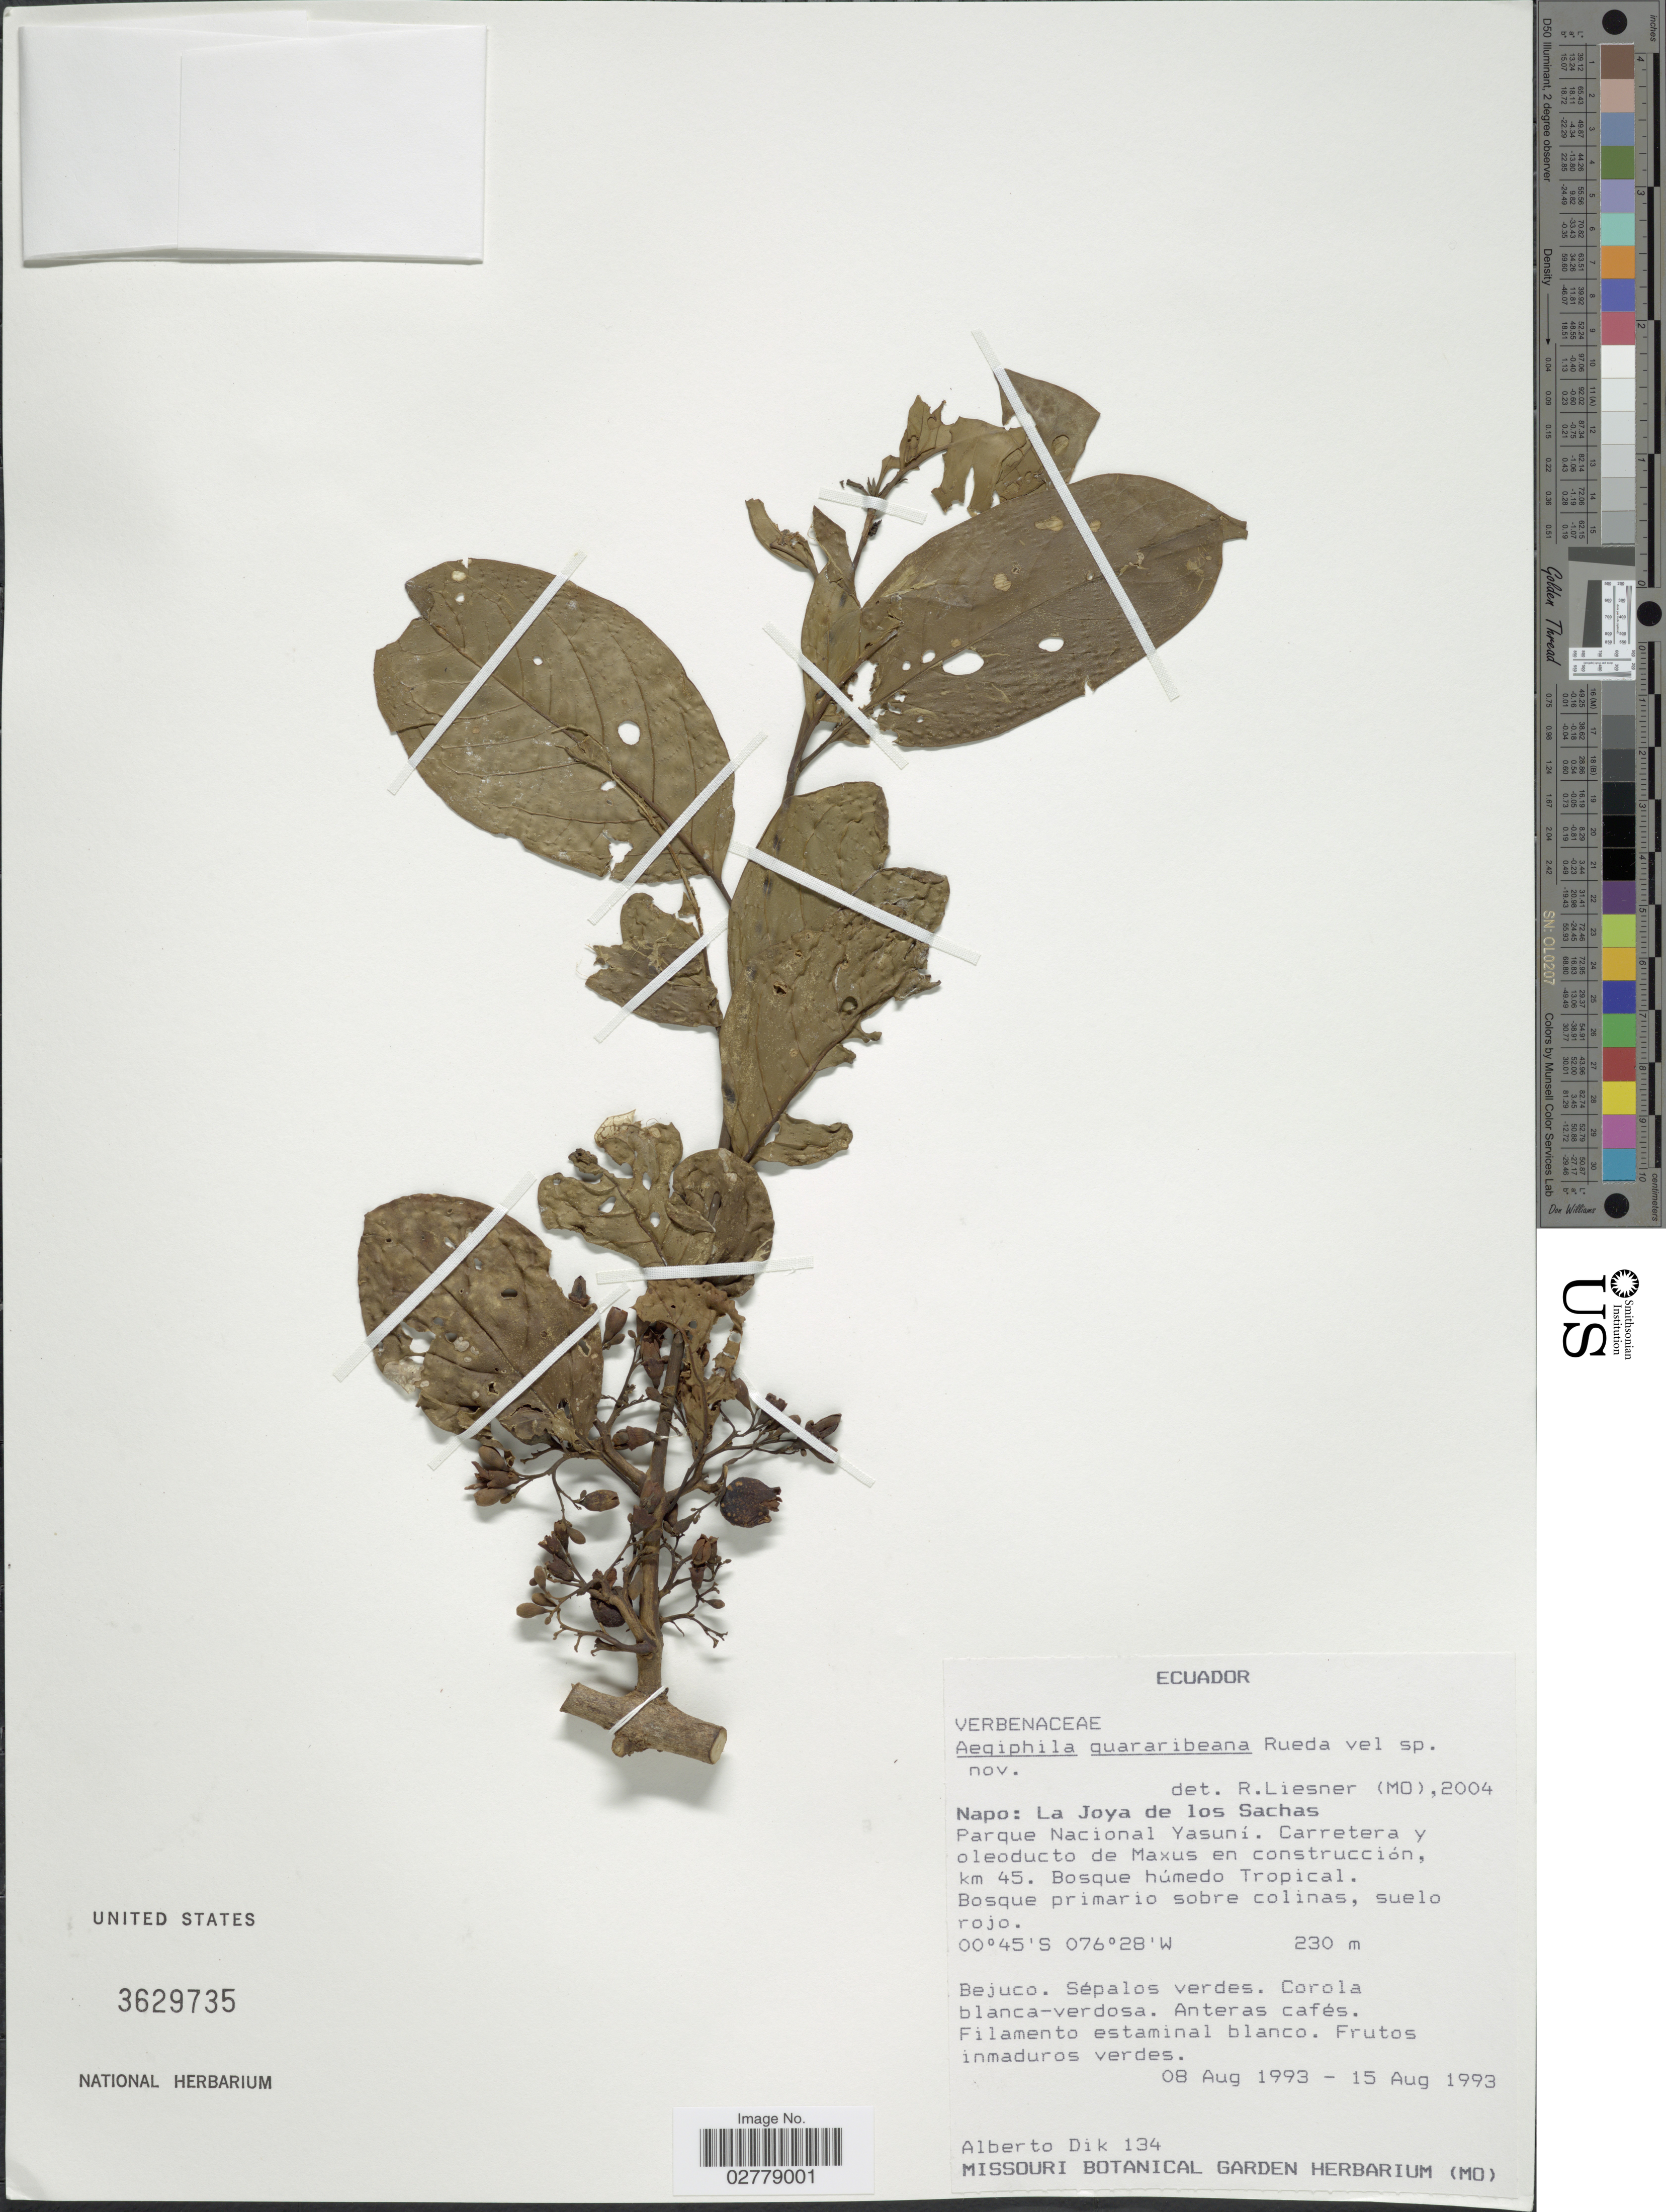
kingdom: Plantae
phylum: Tracheophyta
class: Magnoliopsida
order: Lamiales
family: Lamiaceae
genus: Aegiphila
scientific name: Aegiphila quararibeana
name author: Rueda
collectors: A. Dik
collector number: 134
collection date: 1993-08-08/1993-08-15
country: Ecuador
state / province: Napo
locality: La Joya de los Sachas. Parque Nacional Yasuní. Carretera y oleoducto de Maxus en construcción, km 45. Bosque húmedo Tropical.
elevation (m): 230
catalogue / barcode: US 3629735